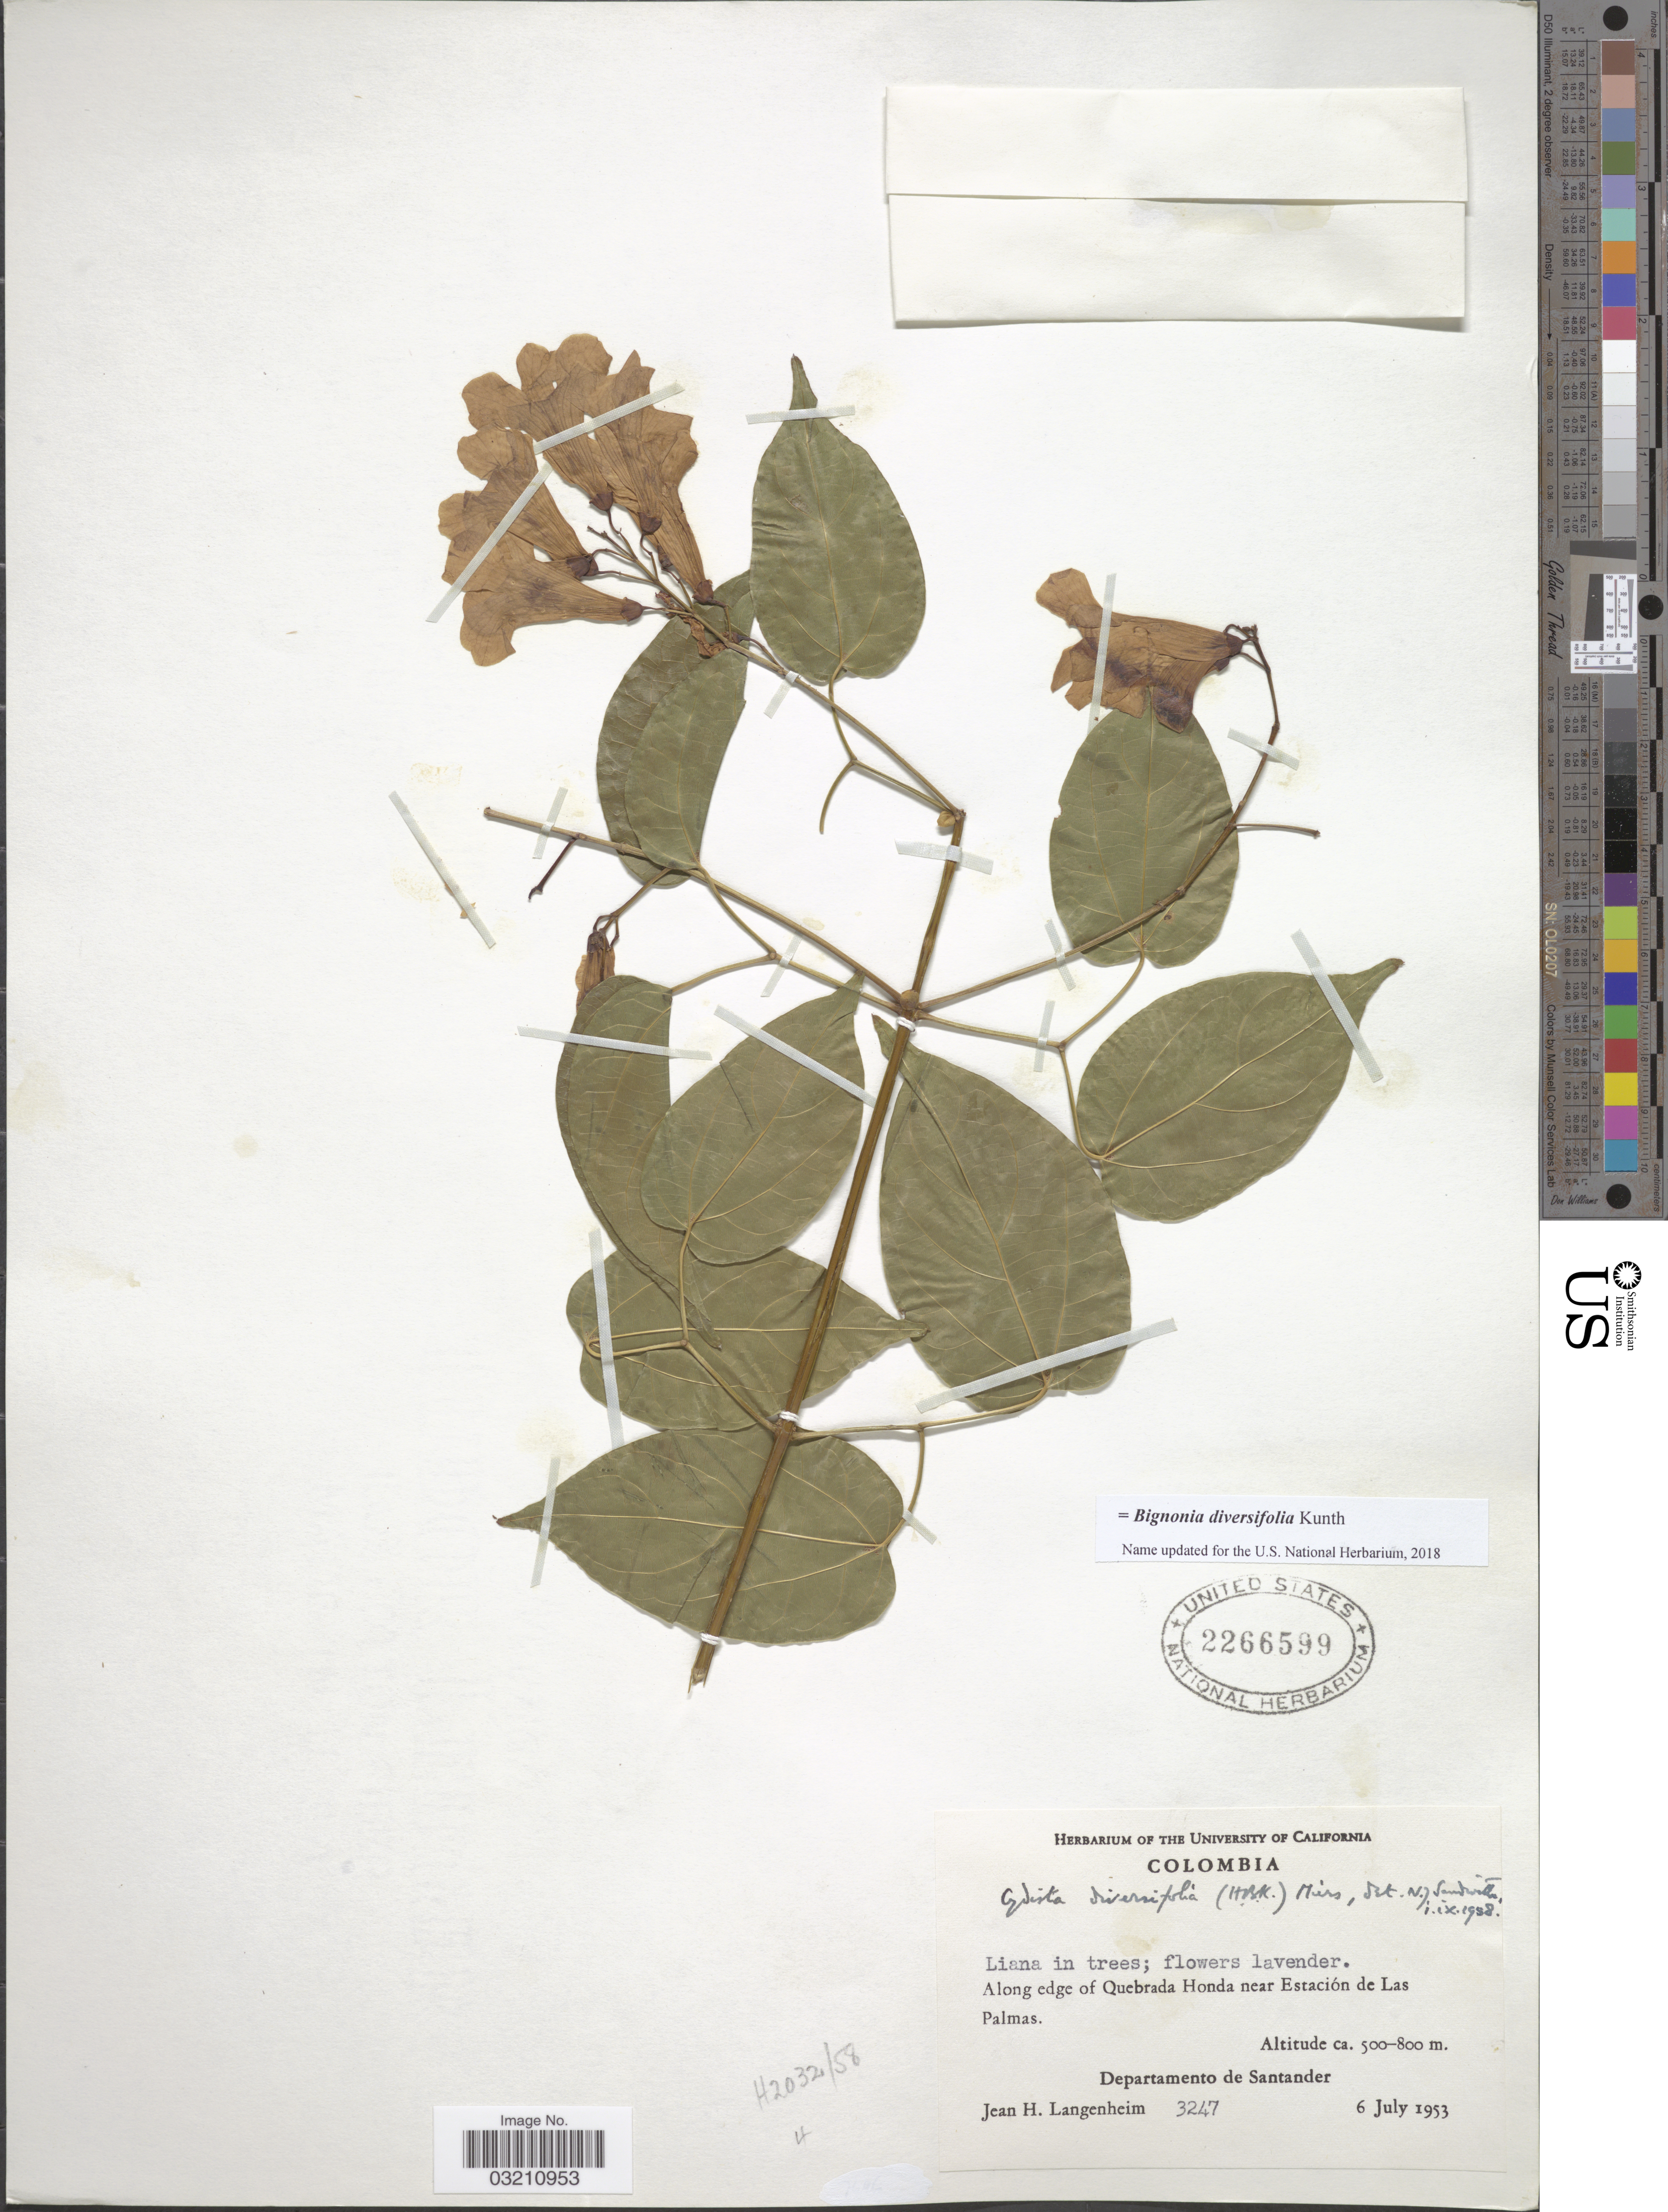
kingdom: Plantae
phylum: Tracheophyta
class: Magnoliopsida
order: Lamiales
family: Bignoniaceae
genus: Bignonia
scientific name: Bignonia diversifolia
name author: Kunth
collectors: J. H. Langenheim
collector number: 3247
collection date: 1953-07-06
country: Colombia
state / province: Santander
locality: Along edge of Quebrada Honda near Estación de Las Palmas. Departamento de Santander.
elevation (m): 500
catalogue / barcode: US 2266599